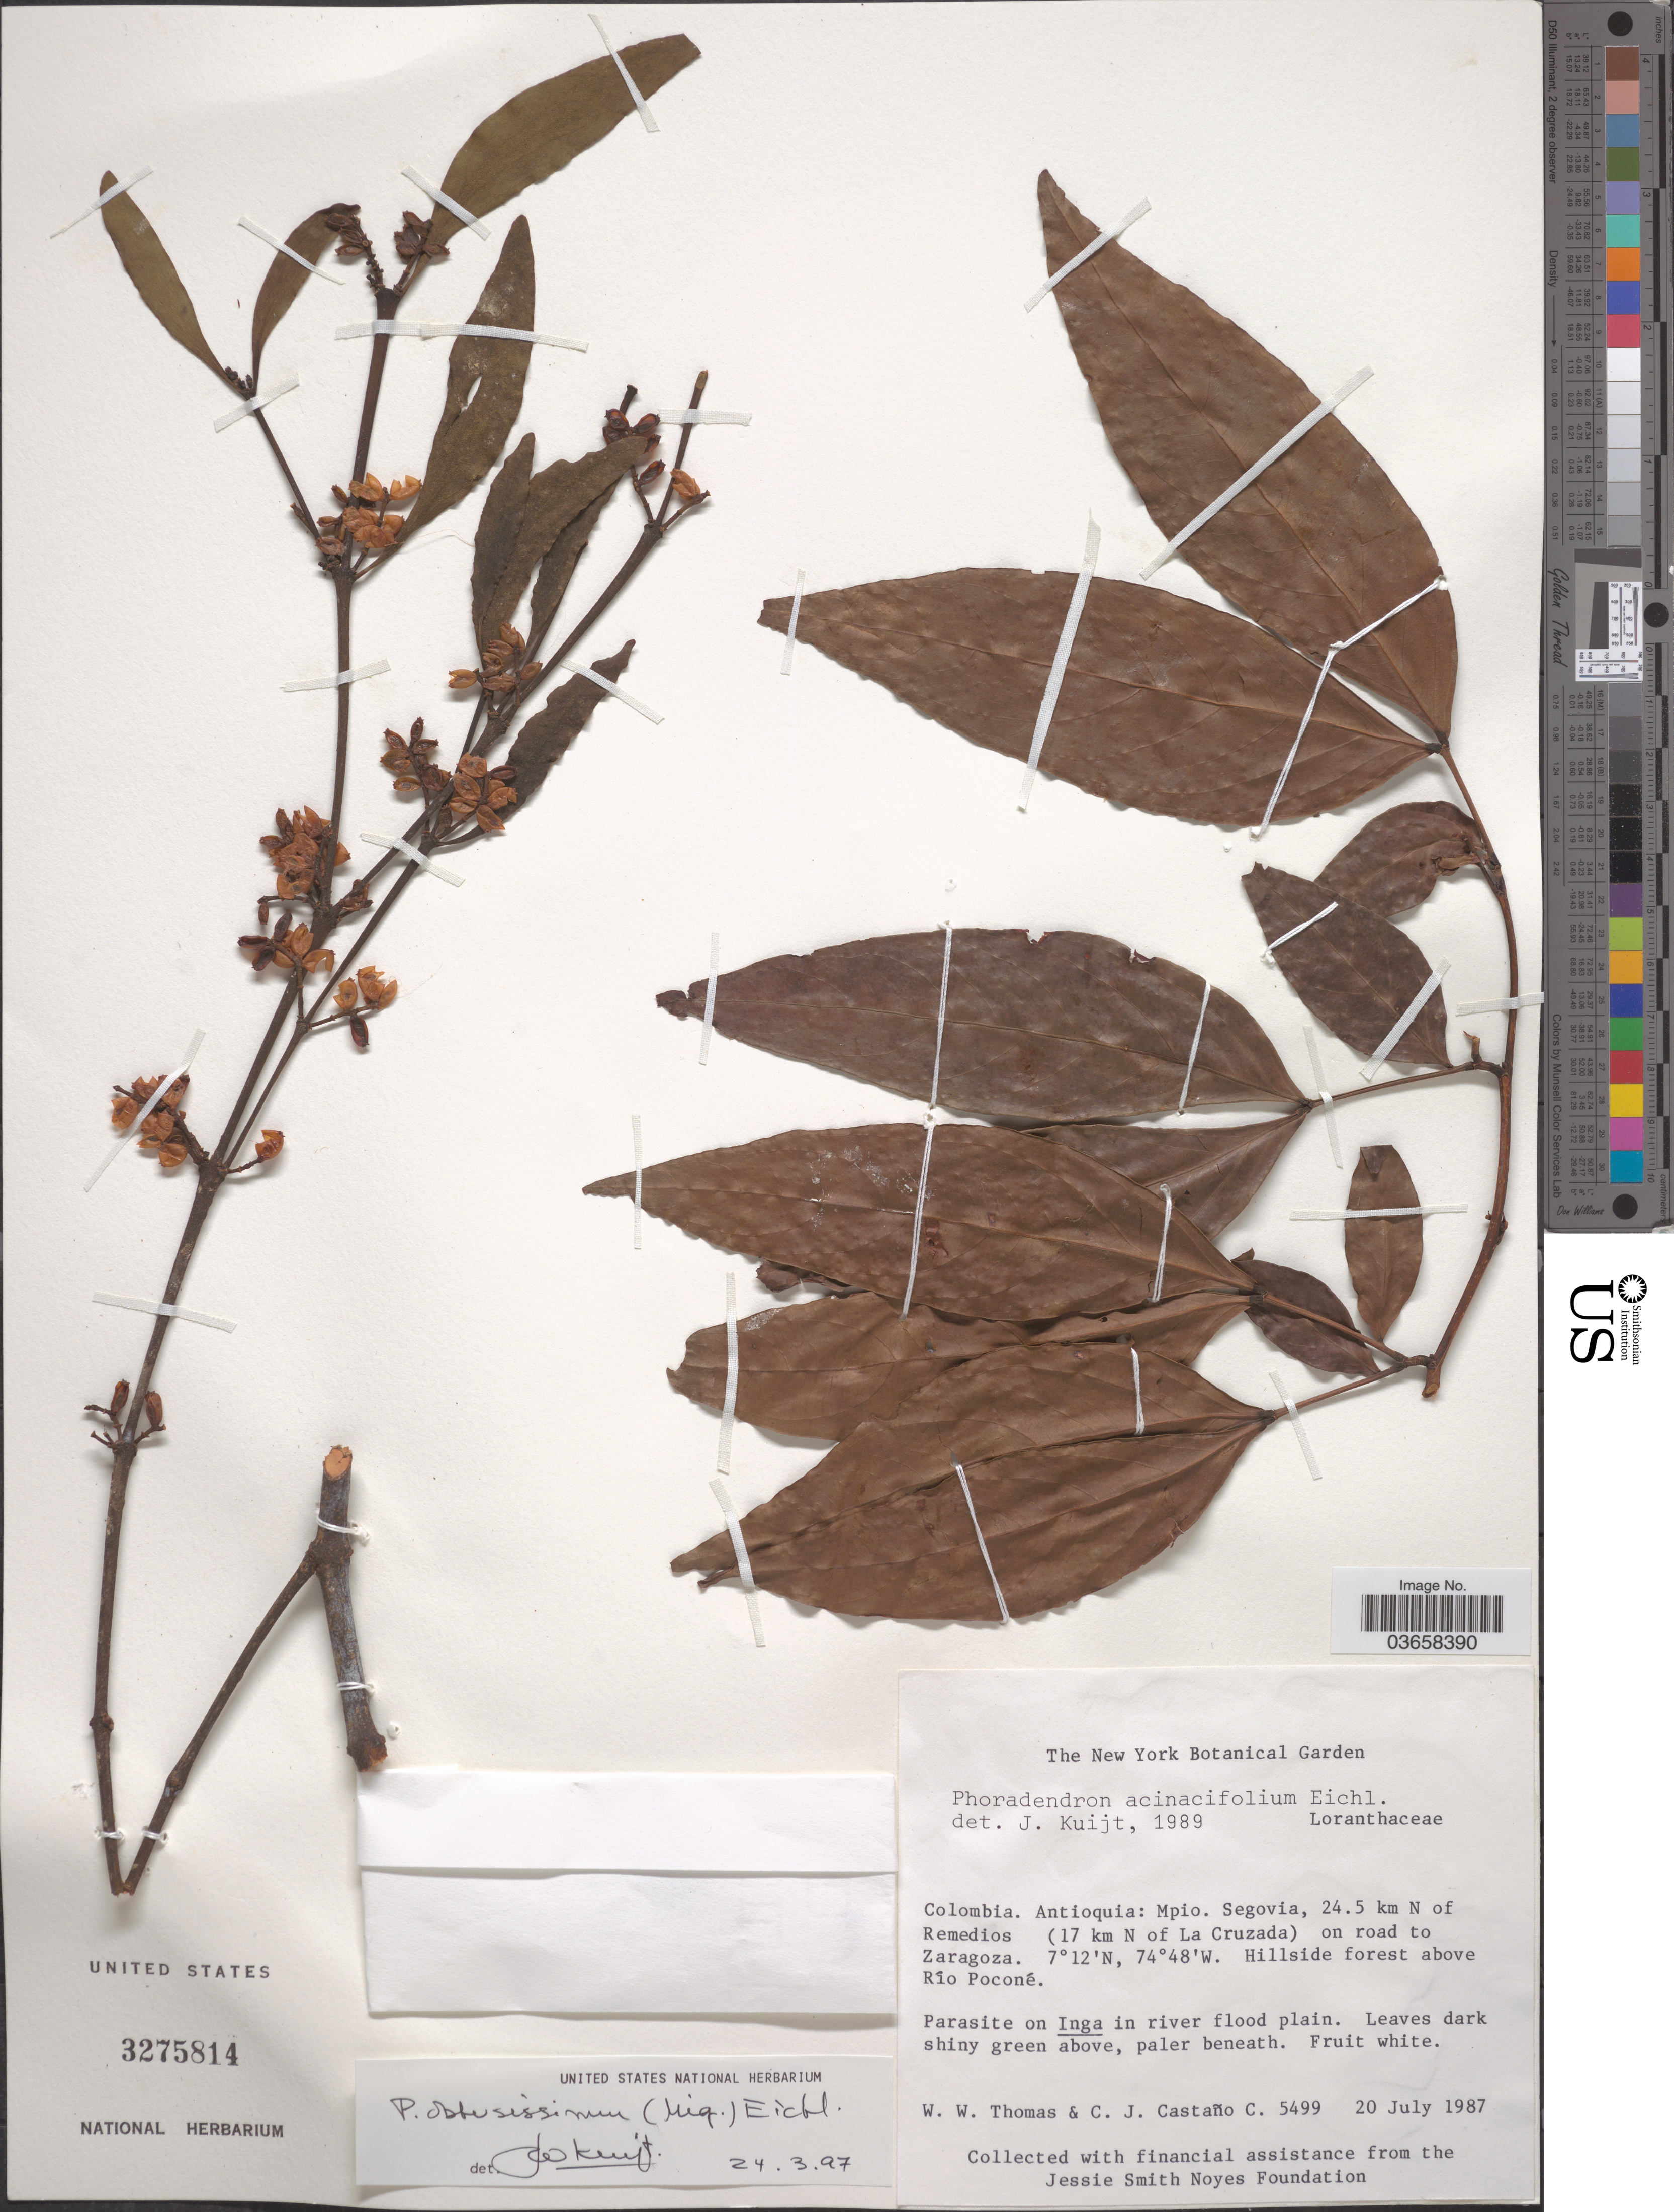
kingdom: Plantae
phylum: Tracheophyta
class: Magnoliopsida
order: Santalales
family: Viscaceae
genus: Phoradendron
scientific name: Phoradendron obtusissimum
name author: (Miq.) Eichler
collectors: W. Thomas & C. Castaño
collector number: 5499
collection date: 1987-07-20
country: Colombia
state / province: Antioquia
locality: Mpio. Segovia, 24.5 km N of Remedios (17 km N of La Cruzada) on road to Zaragoza. Hillside forest above Río Poconé.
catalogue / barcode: US 3275814